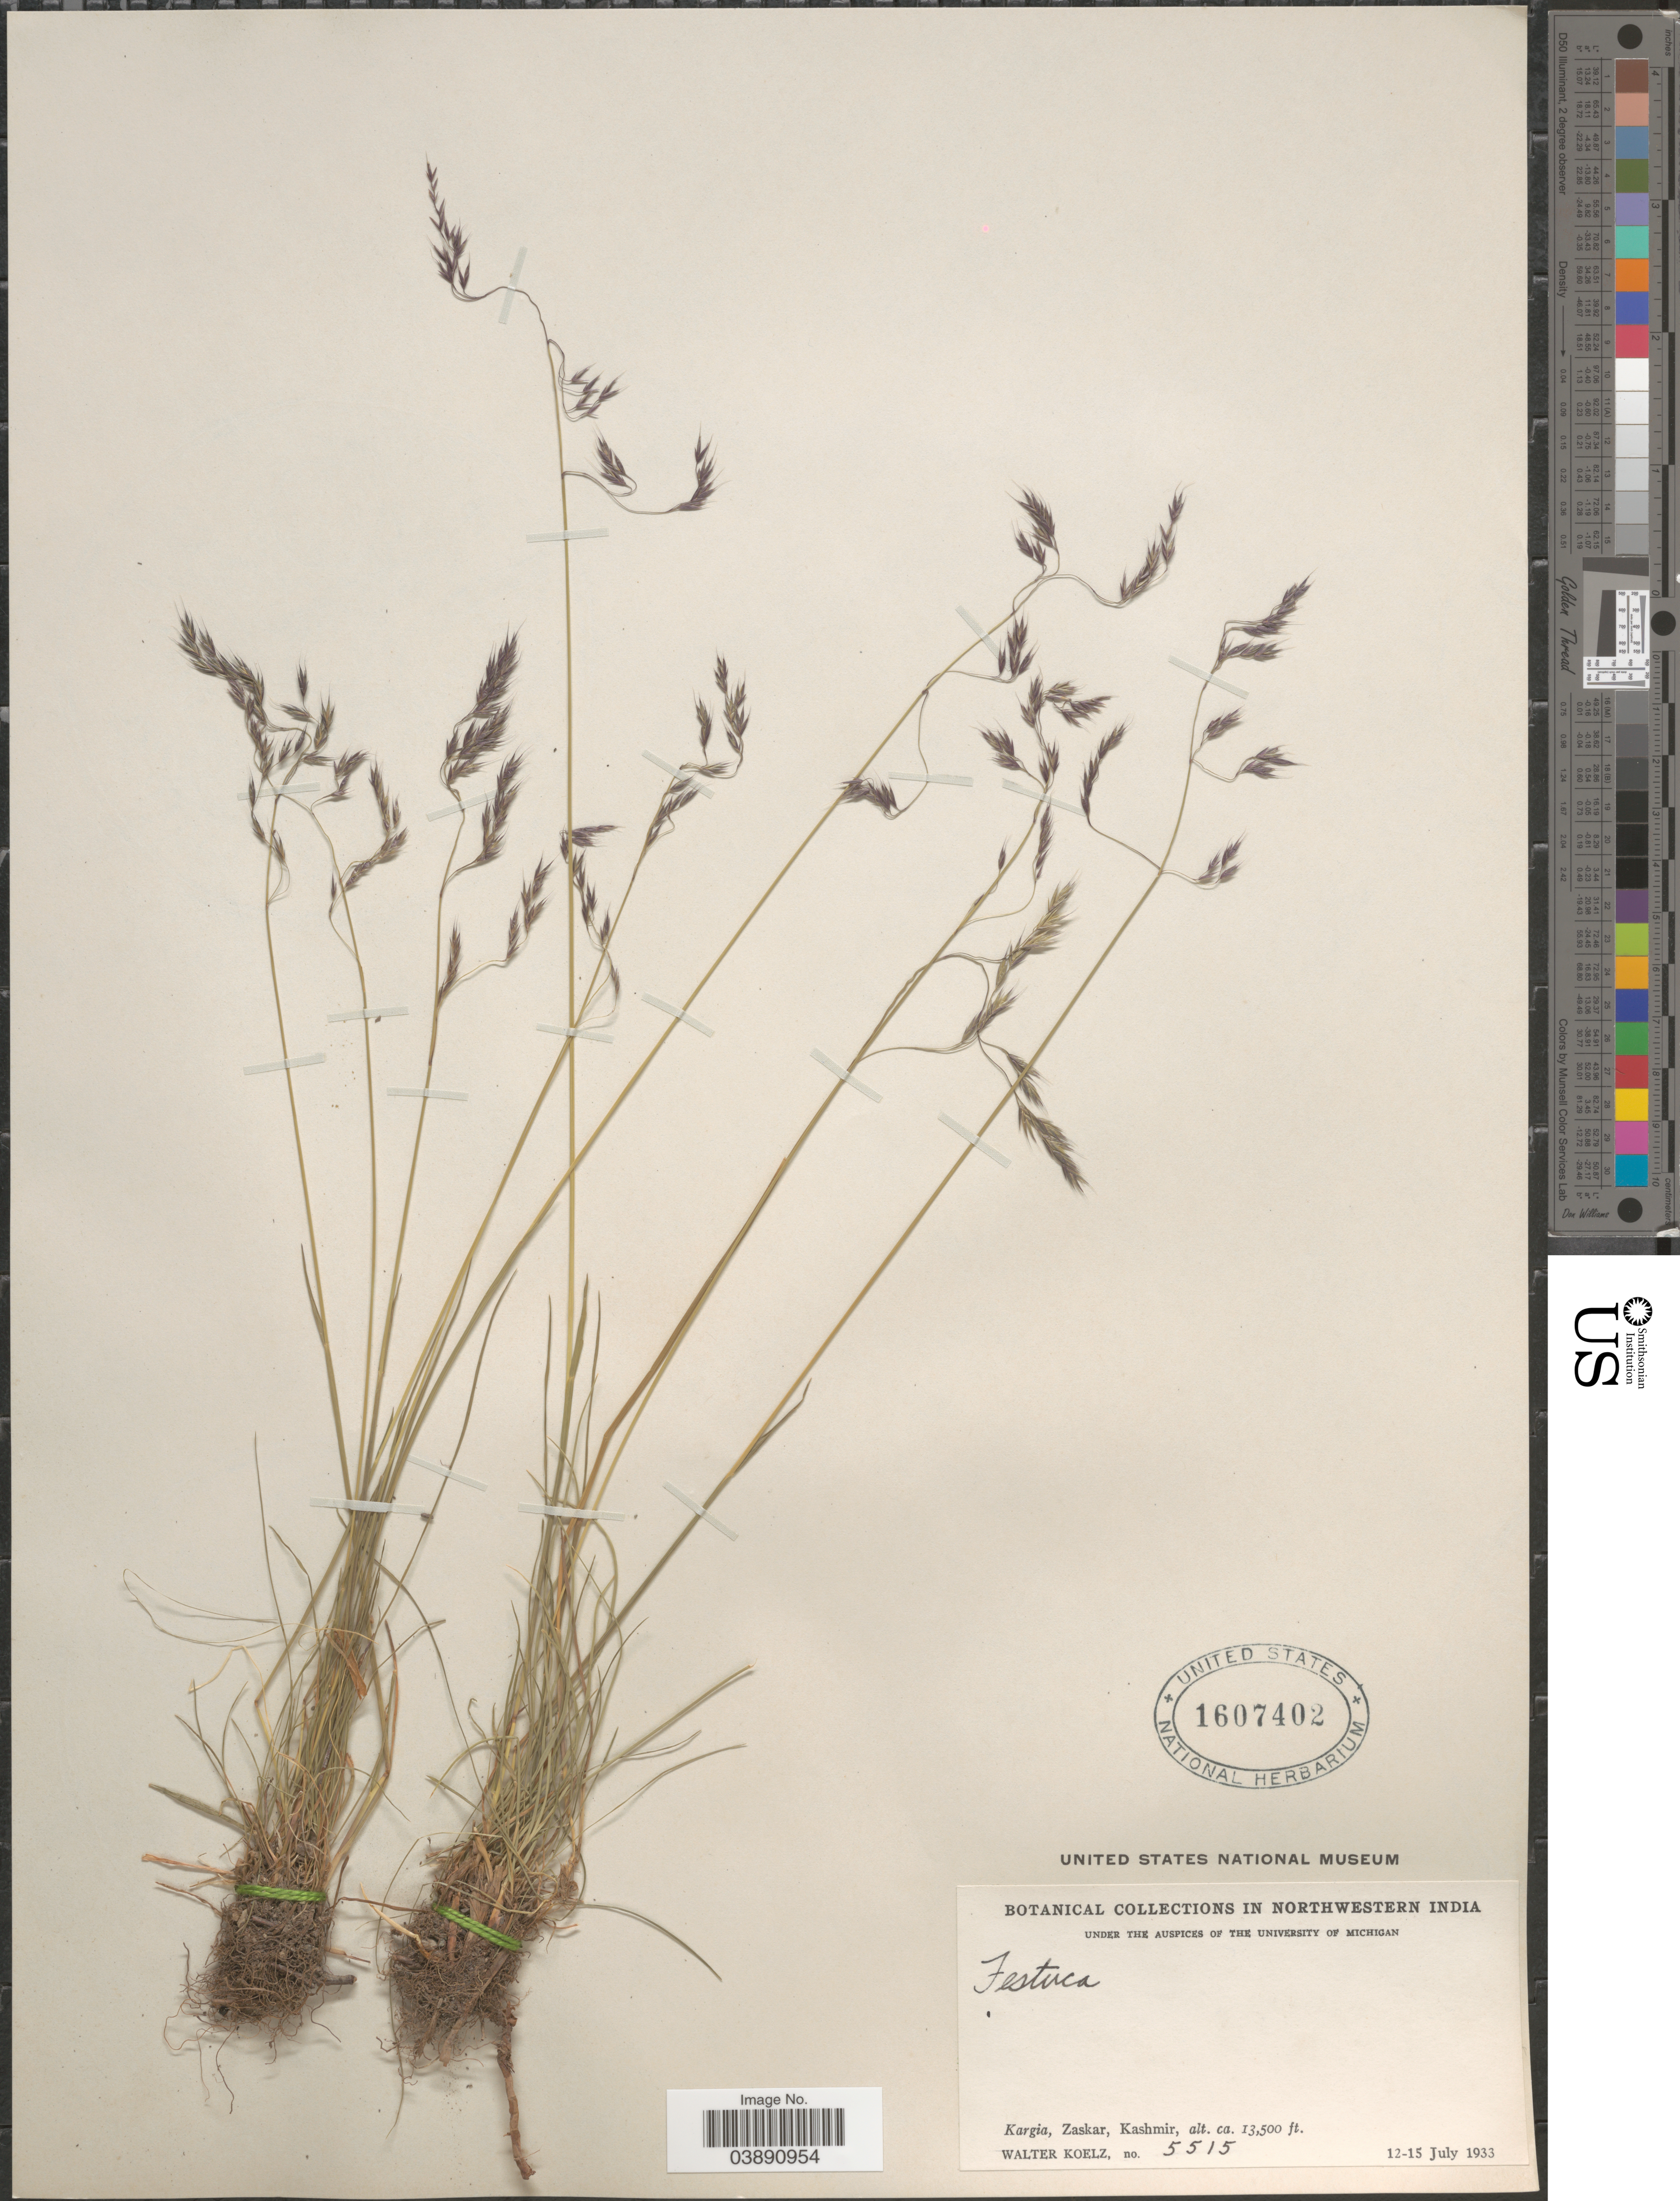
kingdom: Plantae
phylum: Tracheophyta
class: Liliopsida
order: Poales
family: Poaceae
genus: Festuca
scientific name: Festuca nitidula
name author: Stapf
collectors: W. N. Koelz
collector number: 5515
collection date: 1933-07-12/1933-07-15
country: India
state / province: Jammu and Kashmir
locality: Northwestern India. Kargia, Zaskar, Kashmir.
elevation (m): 4115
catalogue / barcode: US 1607402